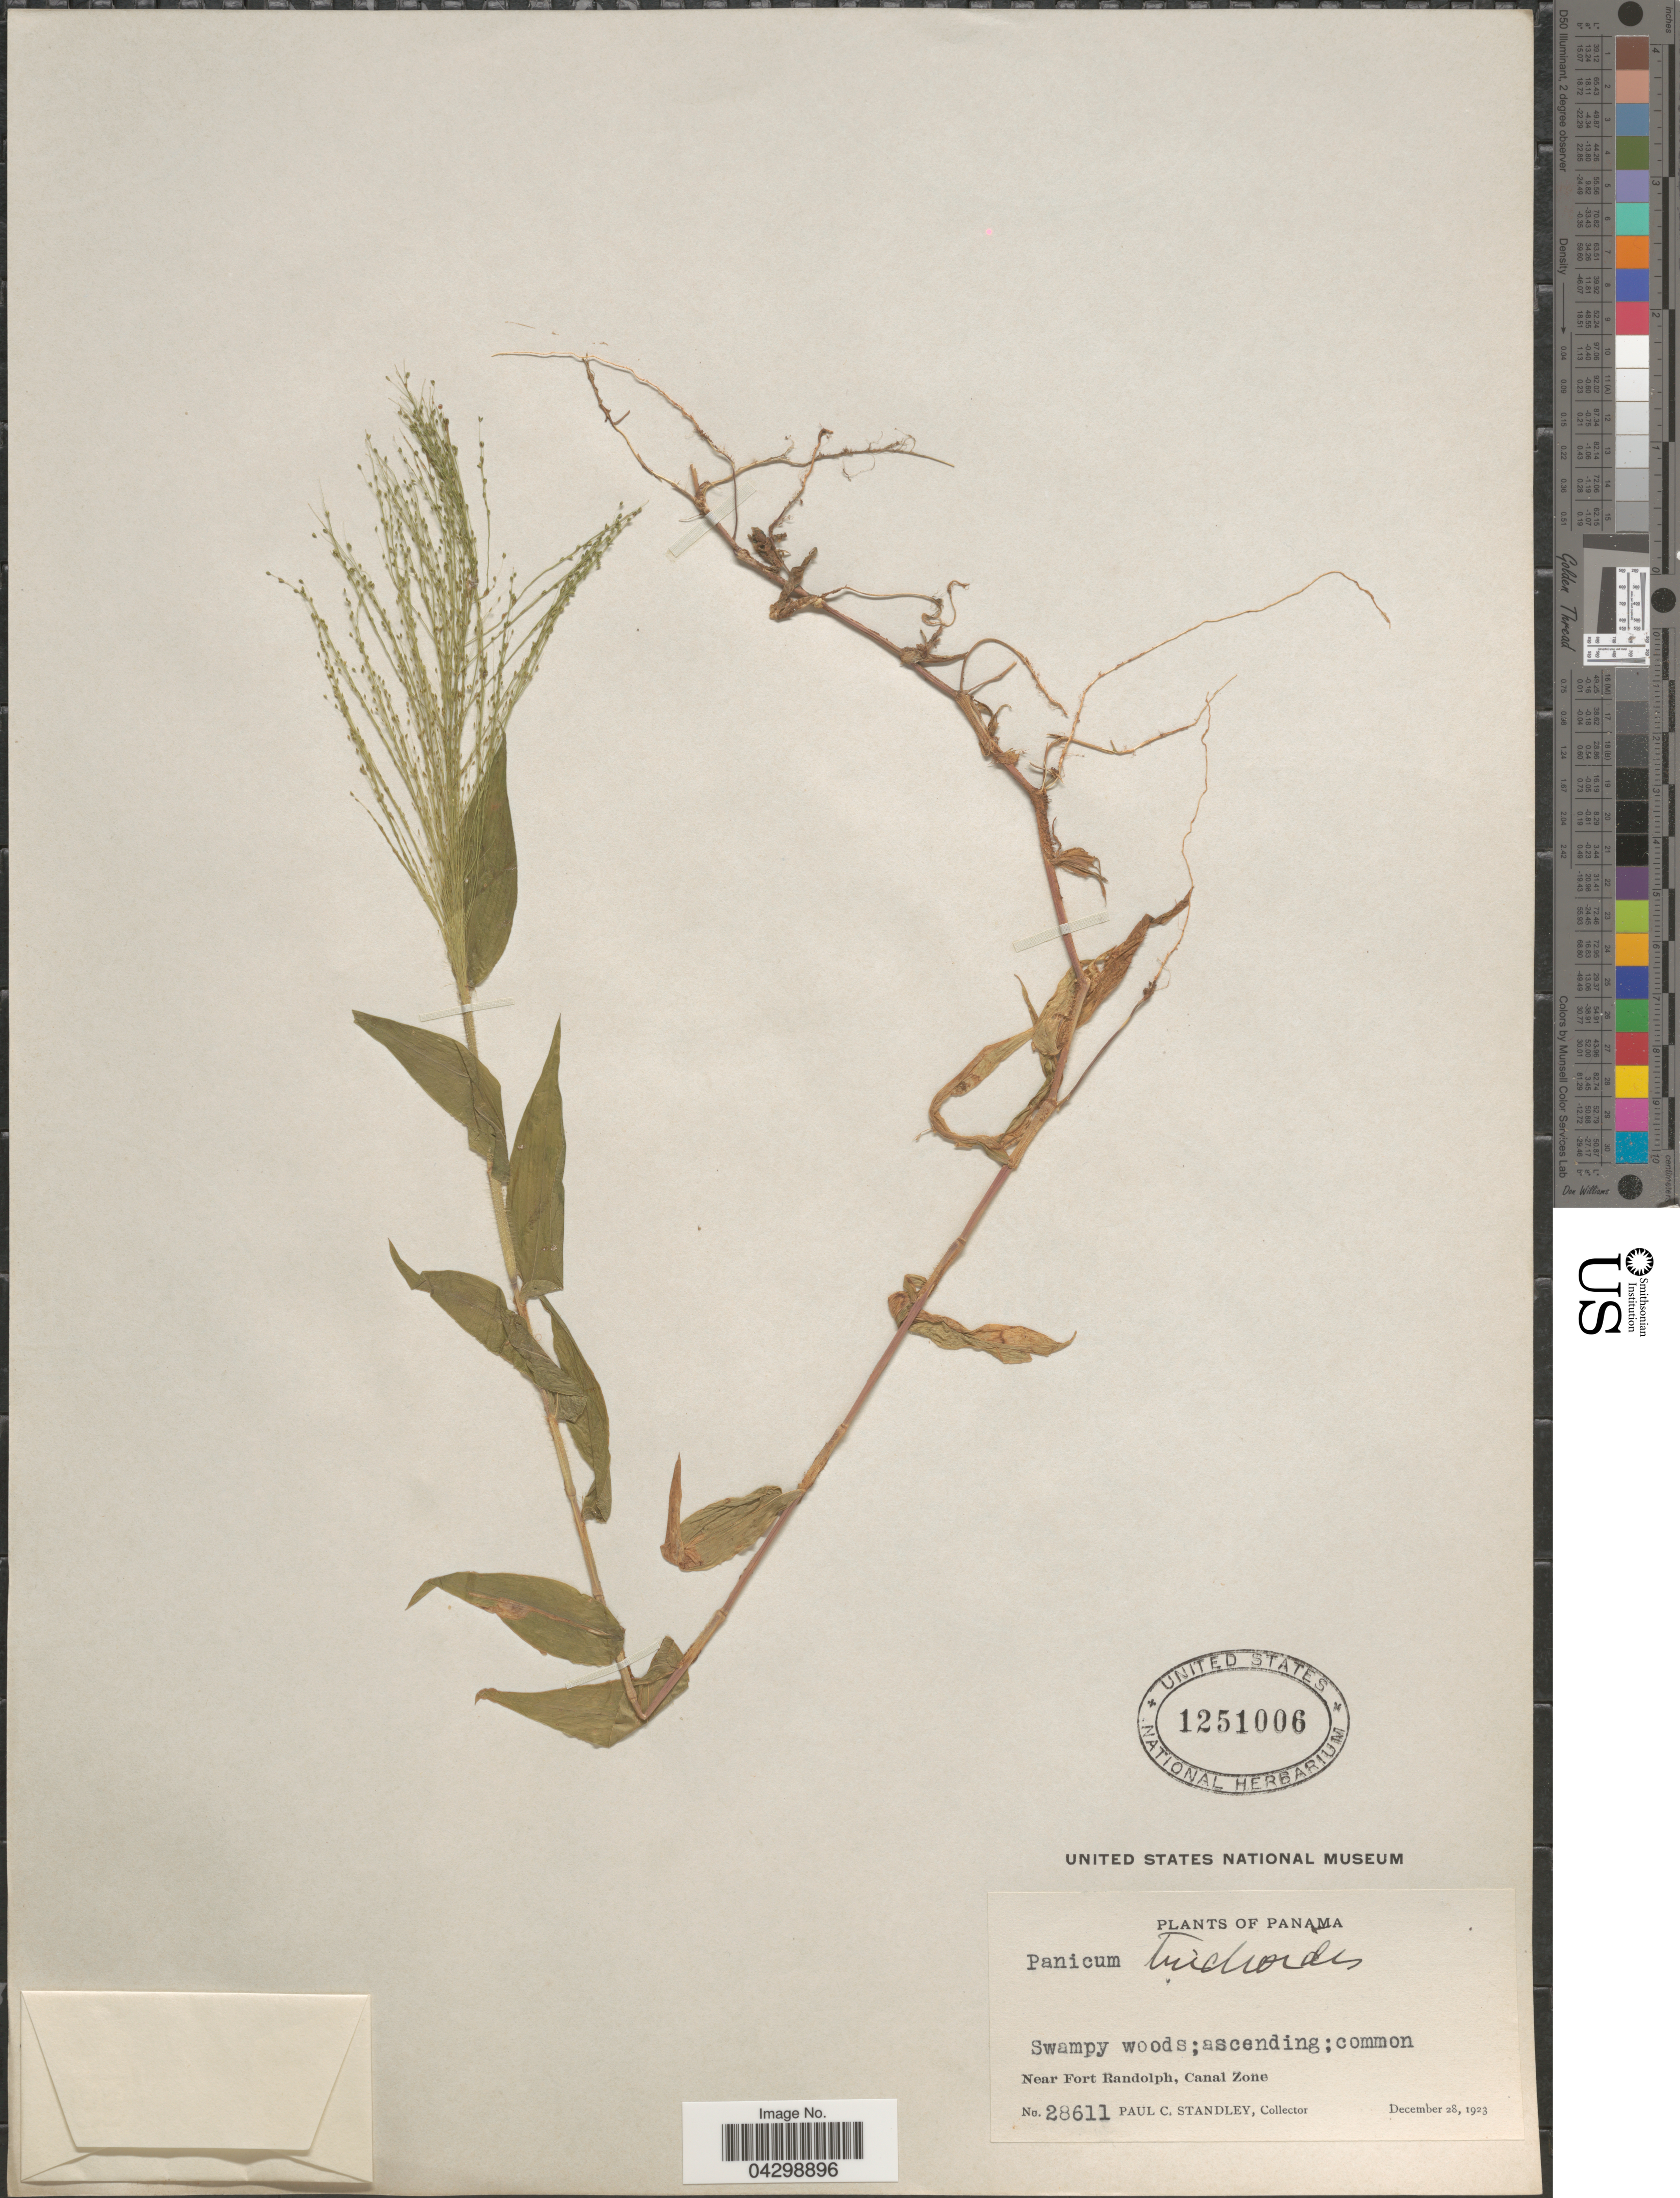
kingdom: Plantae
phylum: Tracheophyta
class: Liliopsida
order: Poales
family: Poaceae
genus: Panicum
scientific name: Panicum trichoides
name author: Sw.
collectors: P. C. Standley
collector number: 28611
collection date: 1923-12-28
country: Panama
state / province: Colón / Panamá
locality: Swampy woods; common. Near Fort Randolph, Canal Zone.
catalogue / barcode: US 1251006